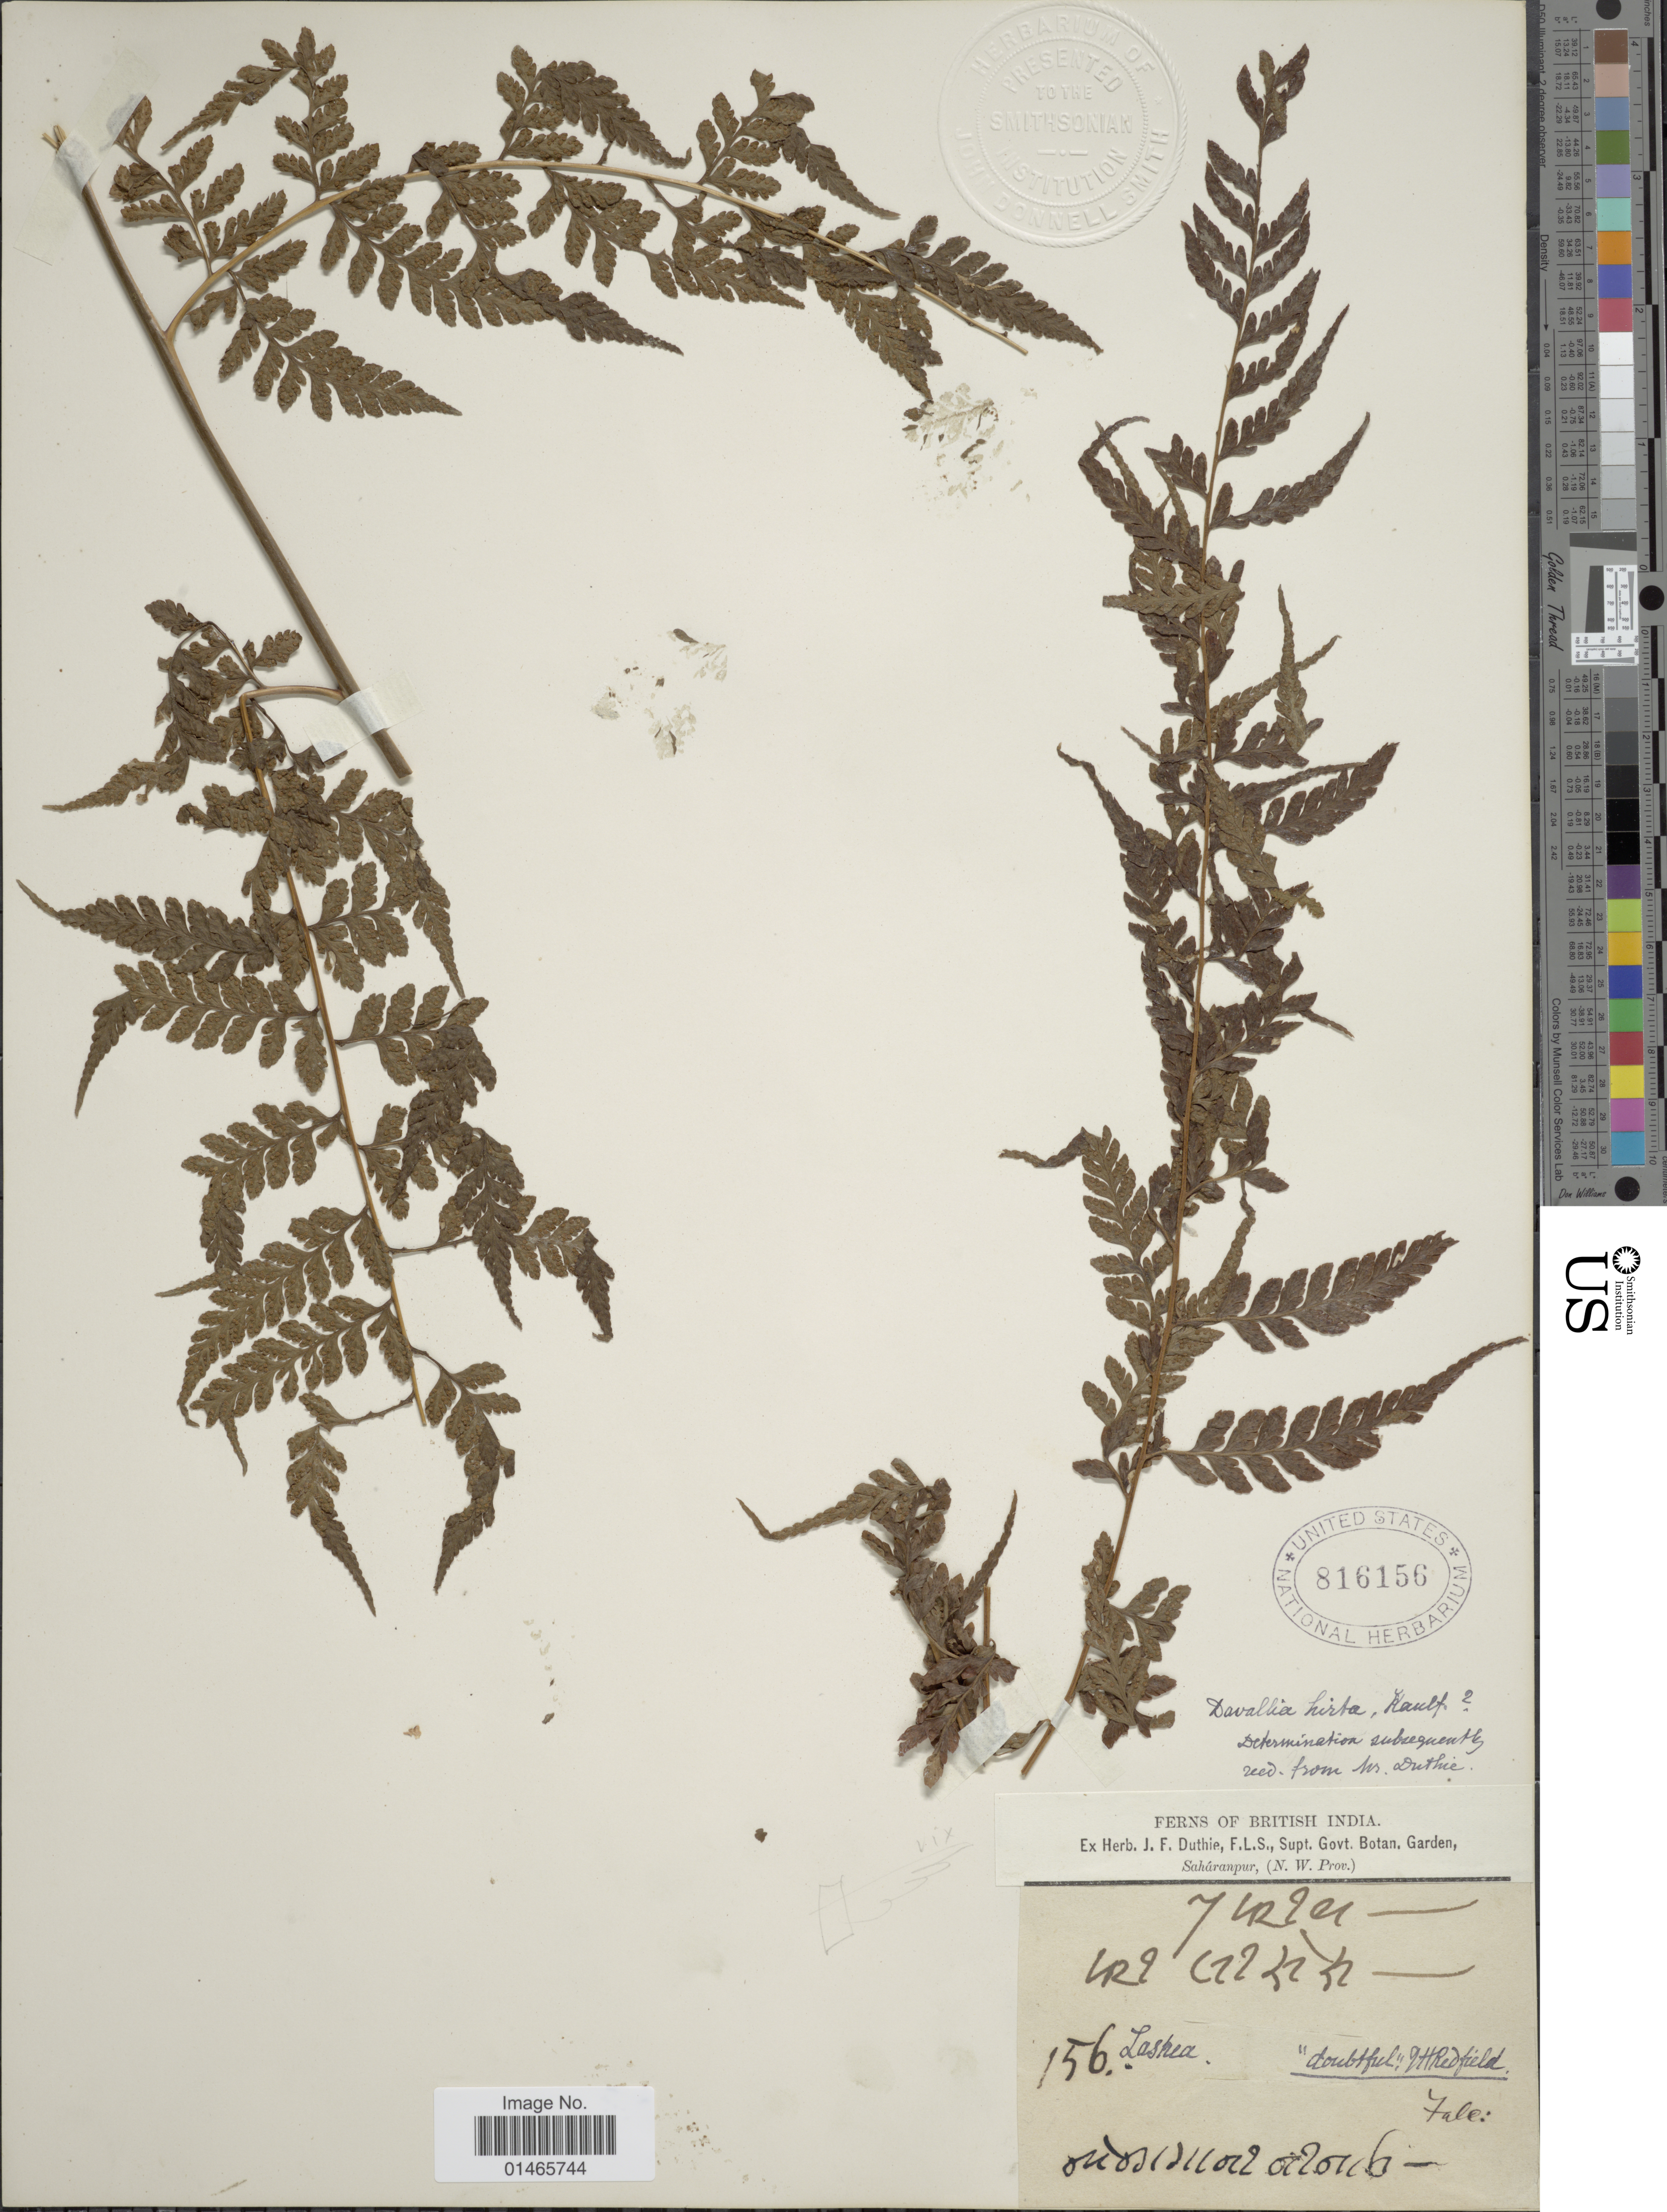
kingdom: Plantae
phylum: Tracheophyta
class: Polypodiopsida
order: Polypodiales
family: Dennstaedtiaceae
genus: Microlepia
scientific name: Microlepia speluncae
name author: (L.) T. Moore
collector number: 156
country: India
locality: British India, Saháranpur (N,W. Prov)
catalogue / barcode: US 816156